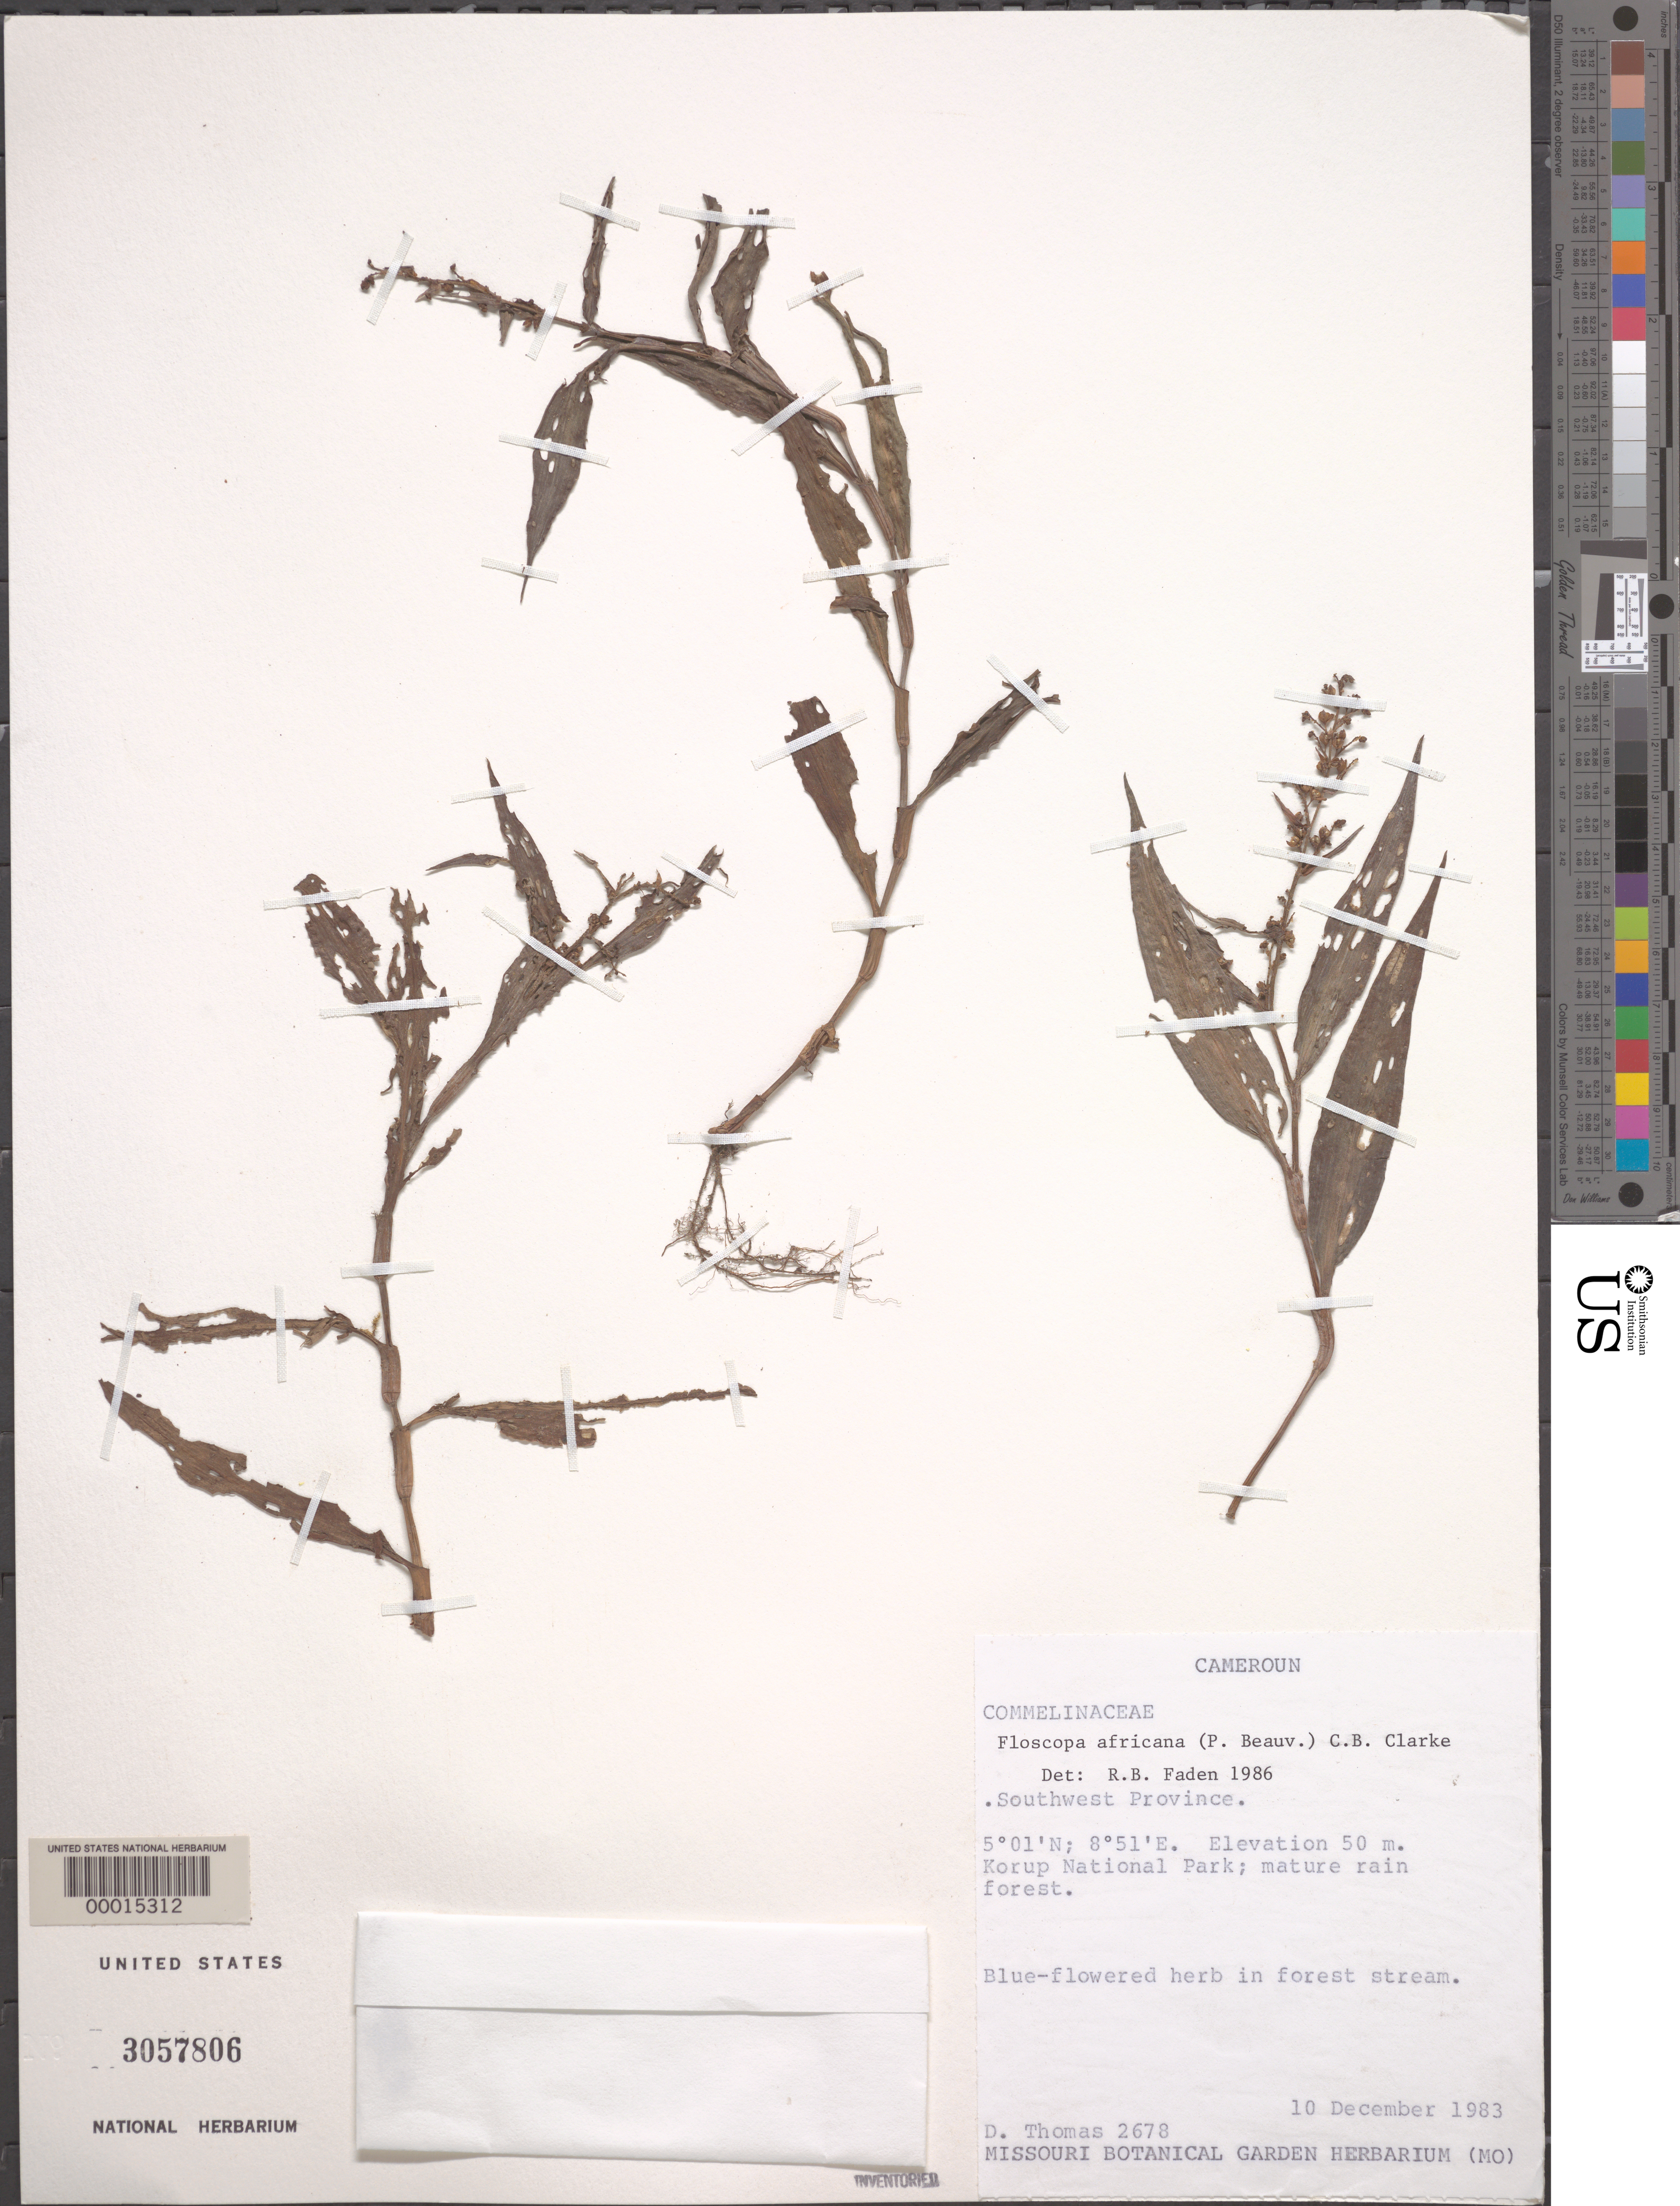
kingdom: Plantae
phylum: Tracheophyta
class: Liliopsida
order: Commelinales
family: Commelinaceae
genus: Floscopa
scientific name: Floscopa africana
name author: (P. Beauv.) C.B. Clarke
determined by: Faden, Robert B., (US), Smithsonian Institution - National Museum of Natural History (UNITED STATES)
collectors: D. Thomas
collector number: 2678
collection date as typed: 10 Dec 1983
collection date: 1983-12-10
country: Cameroon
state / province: Sud-Ouest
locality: Korup nat. park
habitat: Forest stream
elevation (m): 50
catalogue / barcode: US 3057806